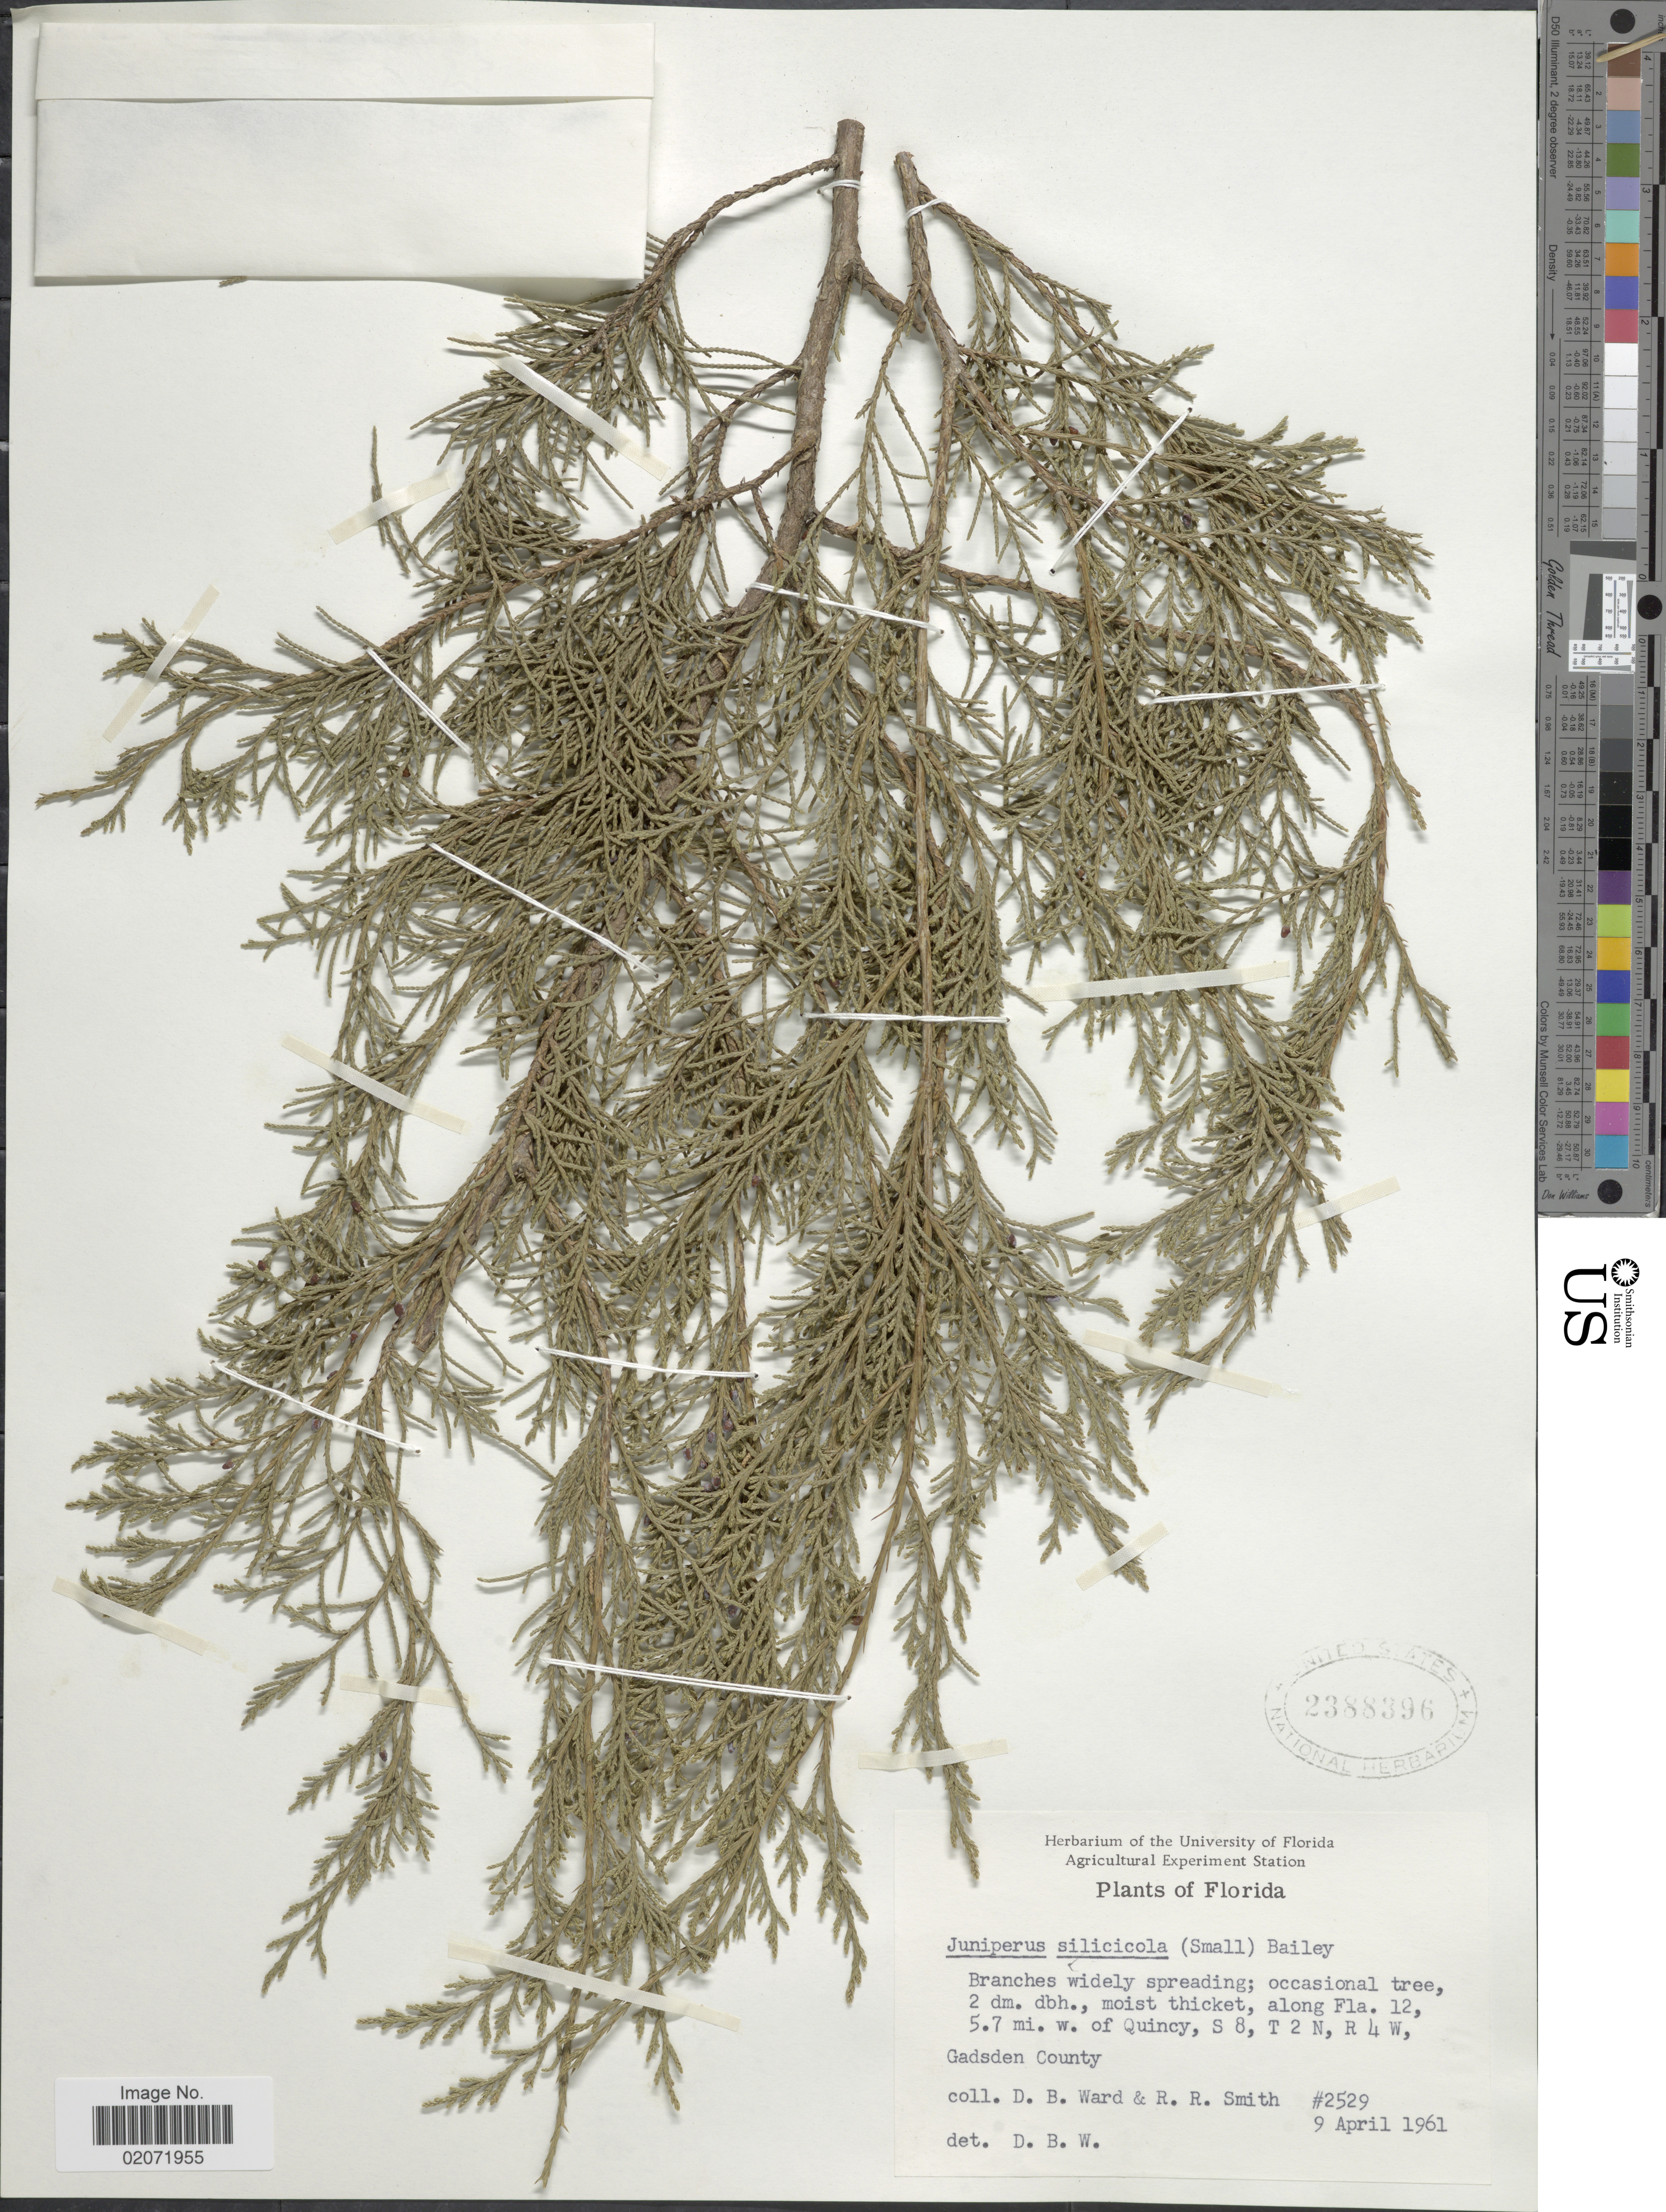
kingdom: Plantae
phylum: Tracheophyta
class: Pinopsida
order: Pinales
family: Cupressaceae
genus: Juniperus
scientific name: Juniperus silicicola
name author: (Small) L.H. Bailey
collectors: D. B. Ward & R. Smith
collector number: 2529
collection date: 1961-04-09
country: United States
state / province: Florida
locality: Along Fla. 12, 5.7 mi. w. of Quincy, S 8, T 2 N, R 4 W. Gadsden County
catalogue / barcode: US 2388396